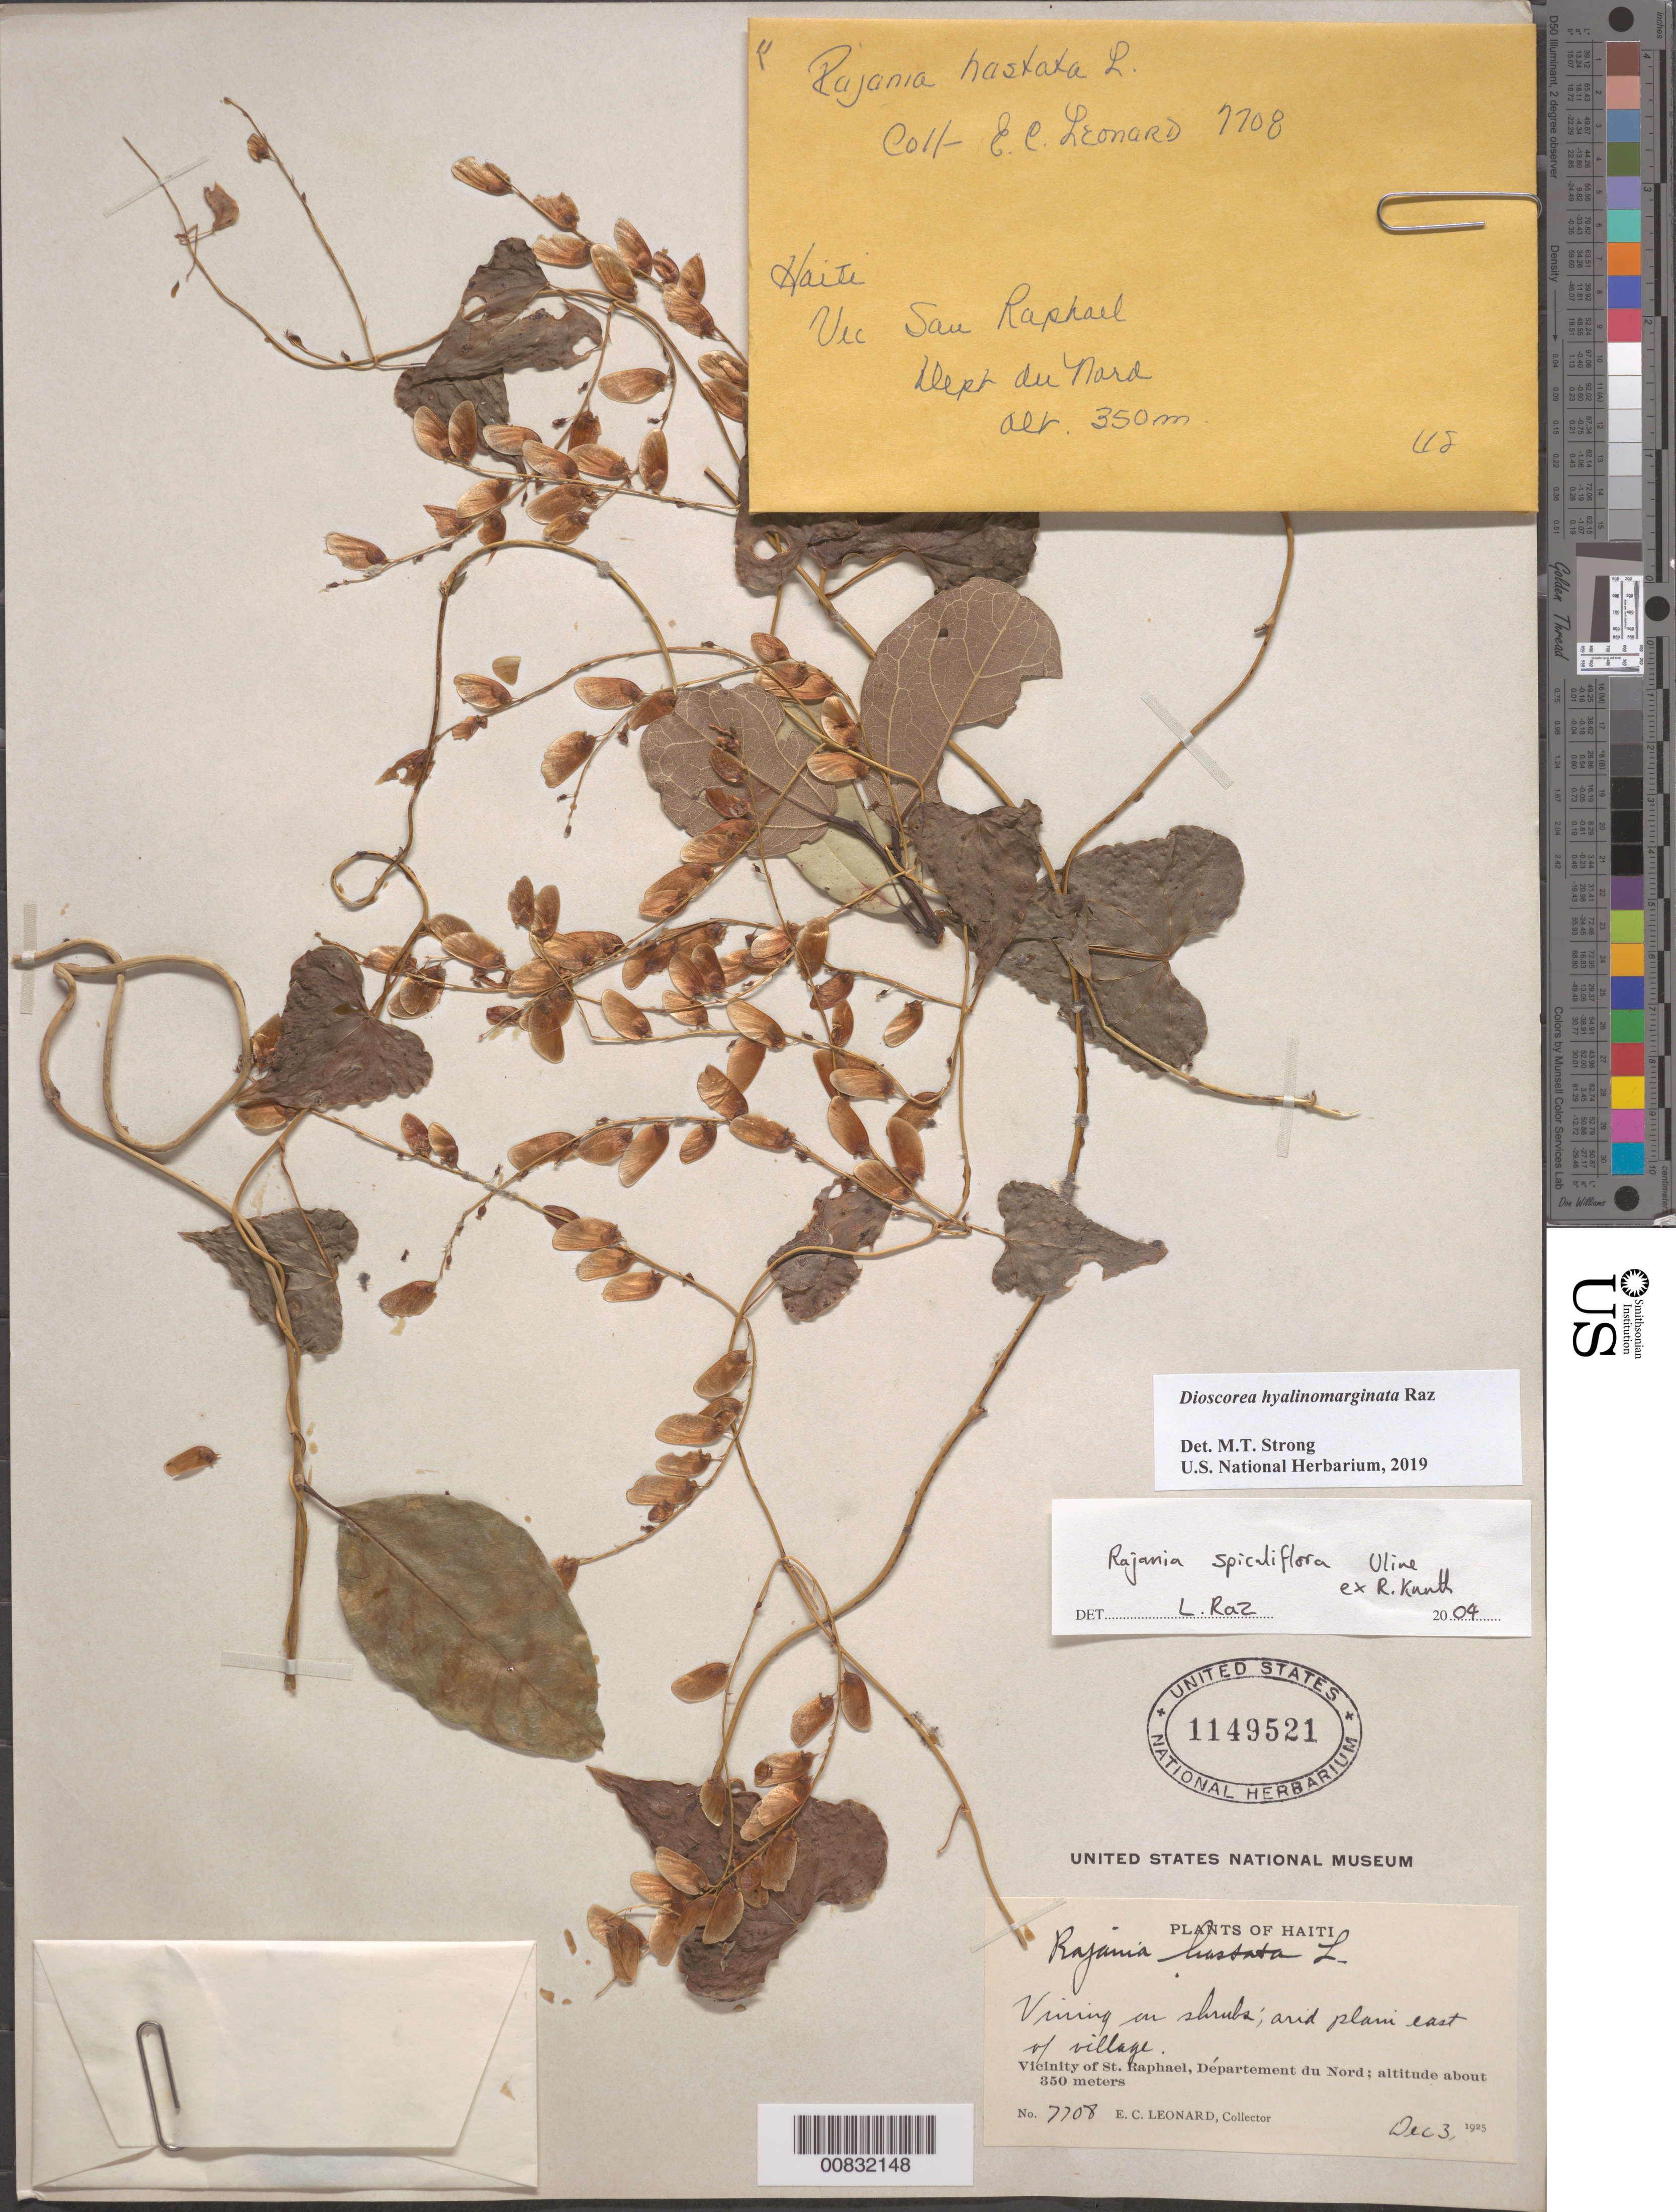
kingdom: Plantae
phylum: Tracheophyta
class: Liliopsida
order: Dioscoreales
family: Dioscoreaceae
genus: Dioscorea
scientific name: Dioscorea hyalinomarginata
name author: Raz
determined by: Strong, M. T., (US), Smithsonian Institution - National Museum of Natural History (UNITED STATES)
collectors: E. C. Leonard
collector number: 7708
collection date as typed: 03 Dec 1925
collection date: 1925-12-03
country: Haiti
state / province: Nord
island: Hispaniola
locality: Vicinity of St. Raphael. Arid plain east of village.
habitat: Vining on shrubs. Arid plain.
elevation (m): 350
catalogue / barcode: US 1149521